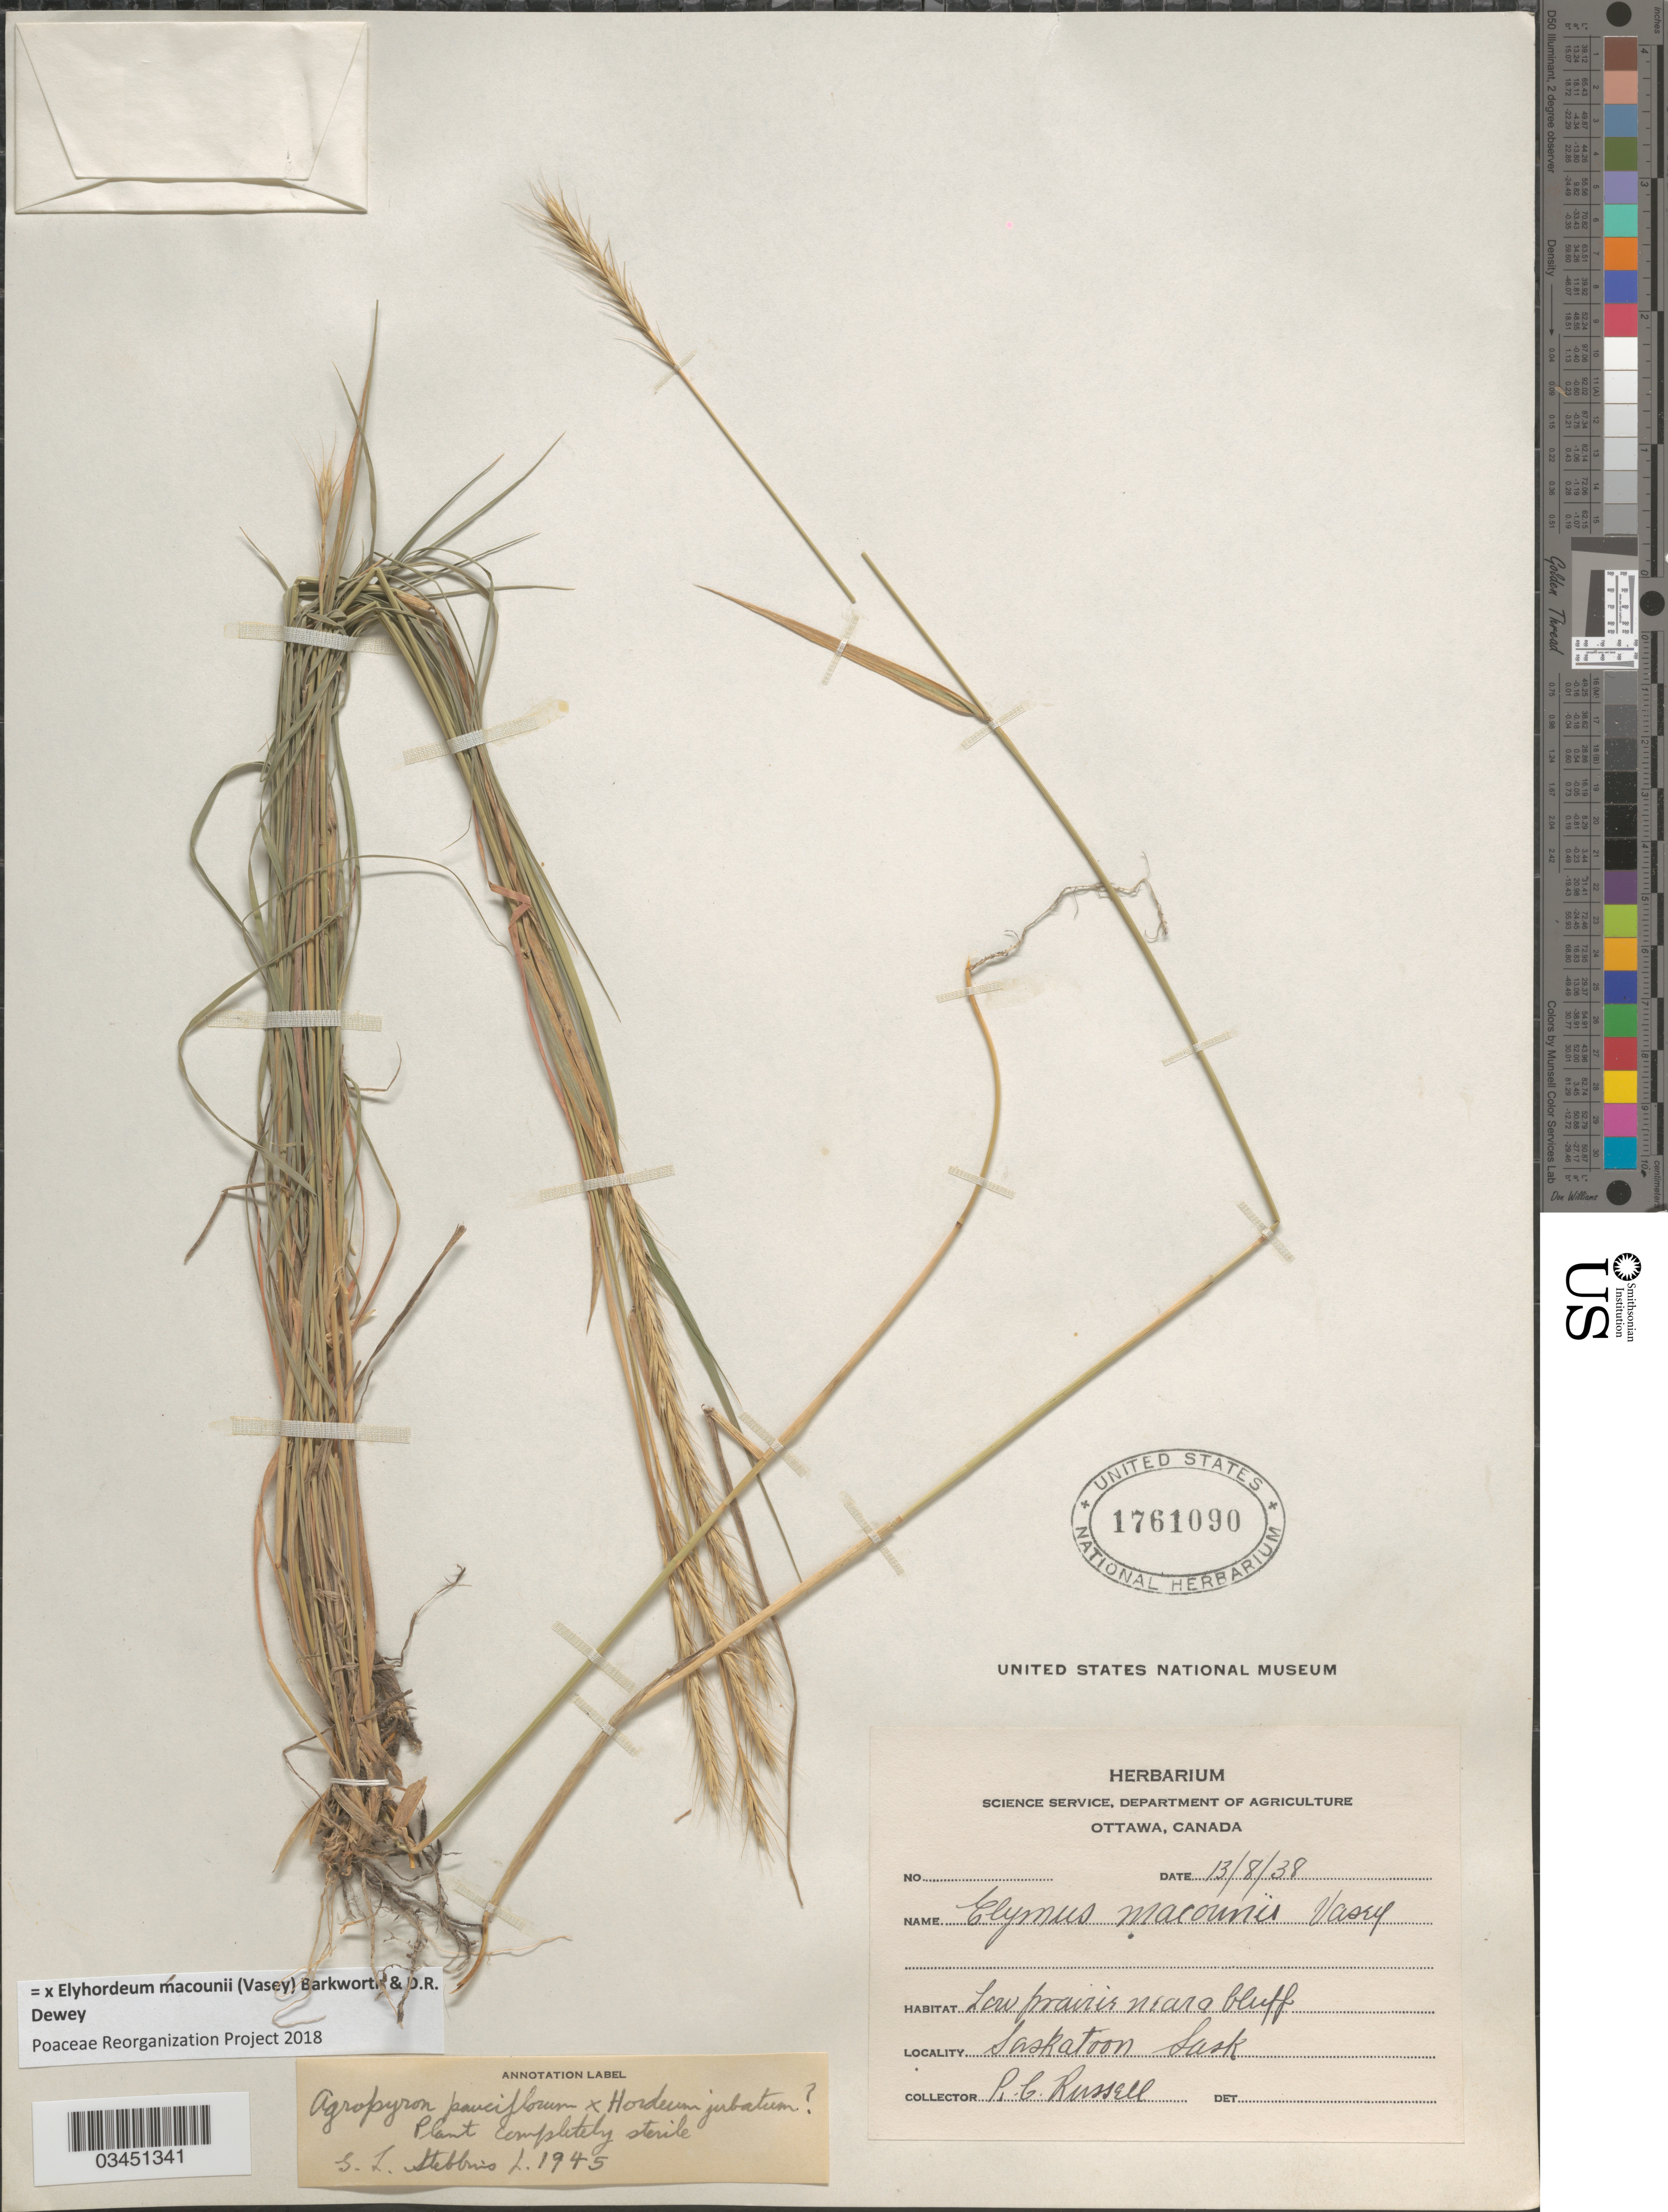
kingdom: Plantae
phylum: Tracheophyta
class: Liliopsida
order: Poales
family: Poaceae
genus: Elyhordeum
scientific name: x Elyhordeum macounii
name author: (Vasey) Barkworth & Dewey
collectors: R. Russell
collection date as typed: Transcribed d/m/y: 13/8/38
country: Canada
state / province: Saskatchewan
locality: Saskatoon.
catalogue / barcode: US 1761090